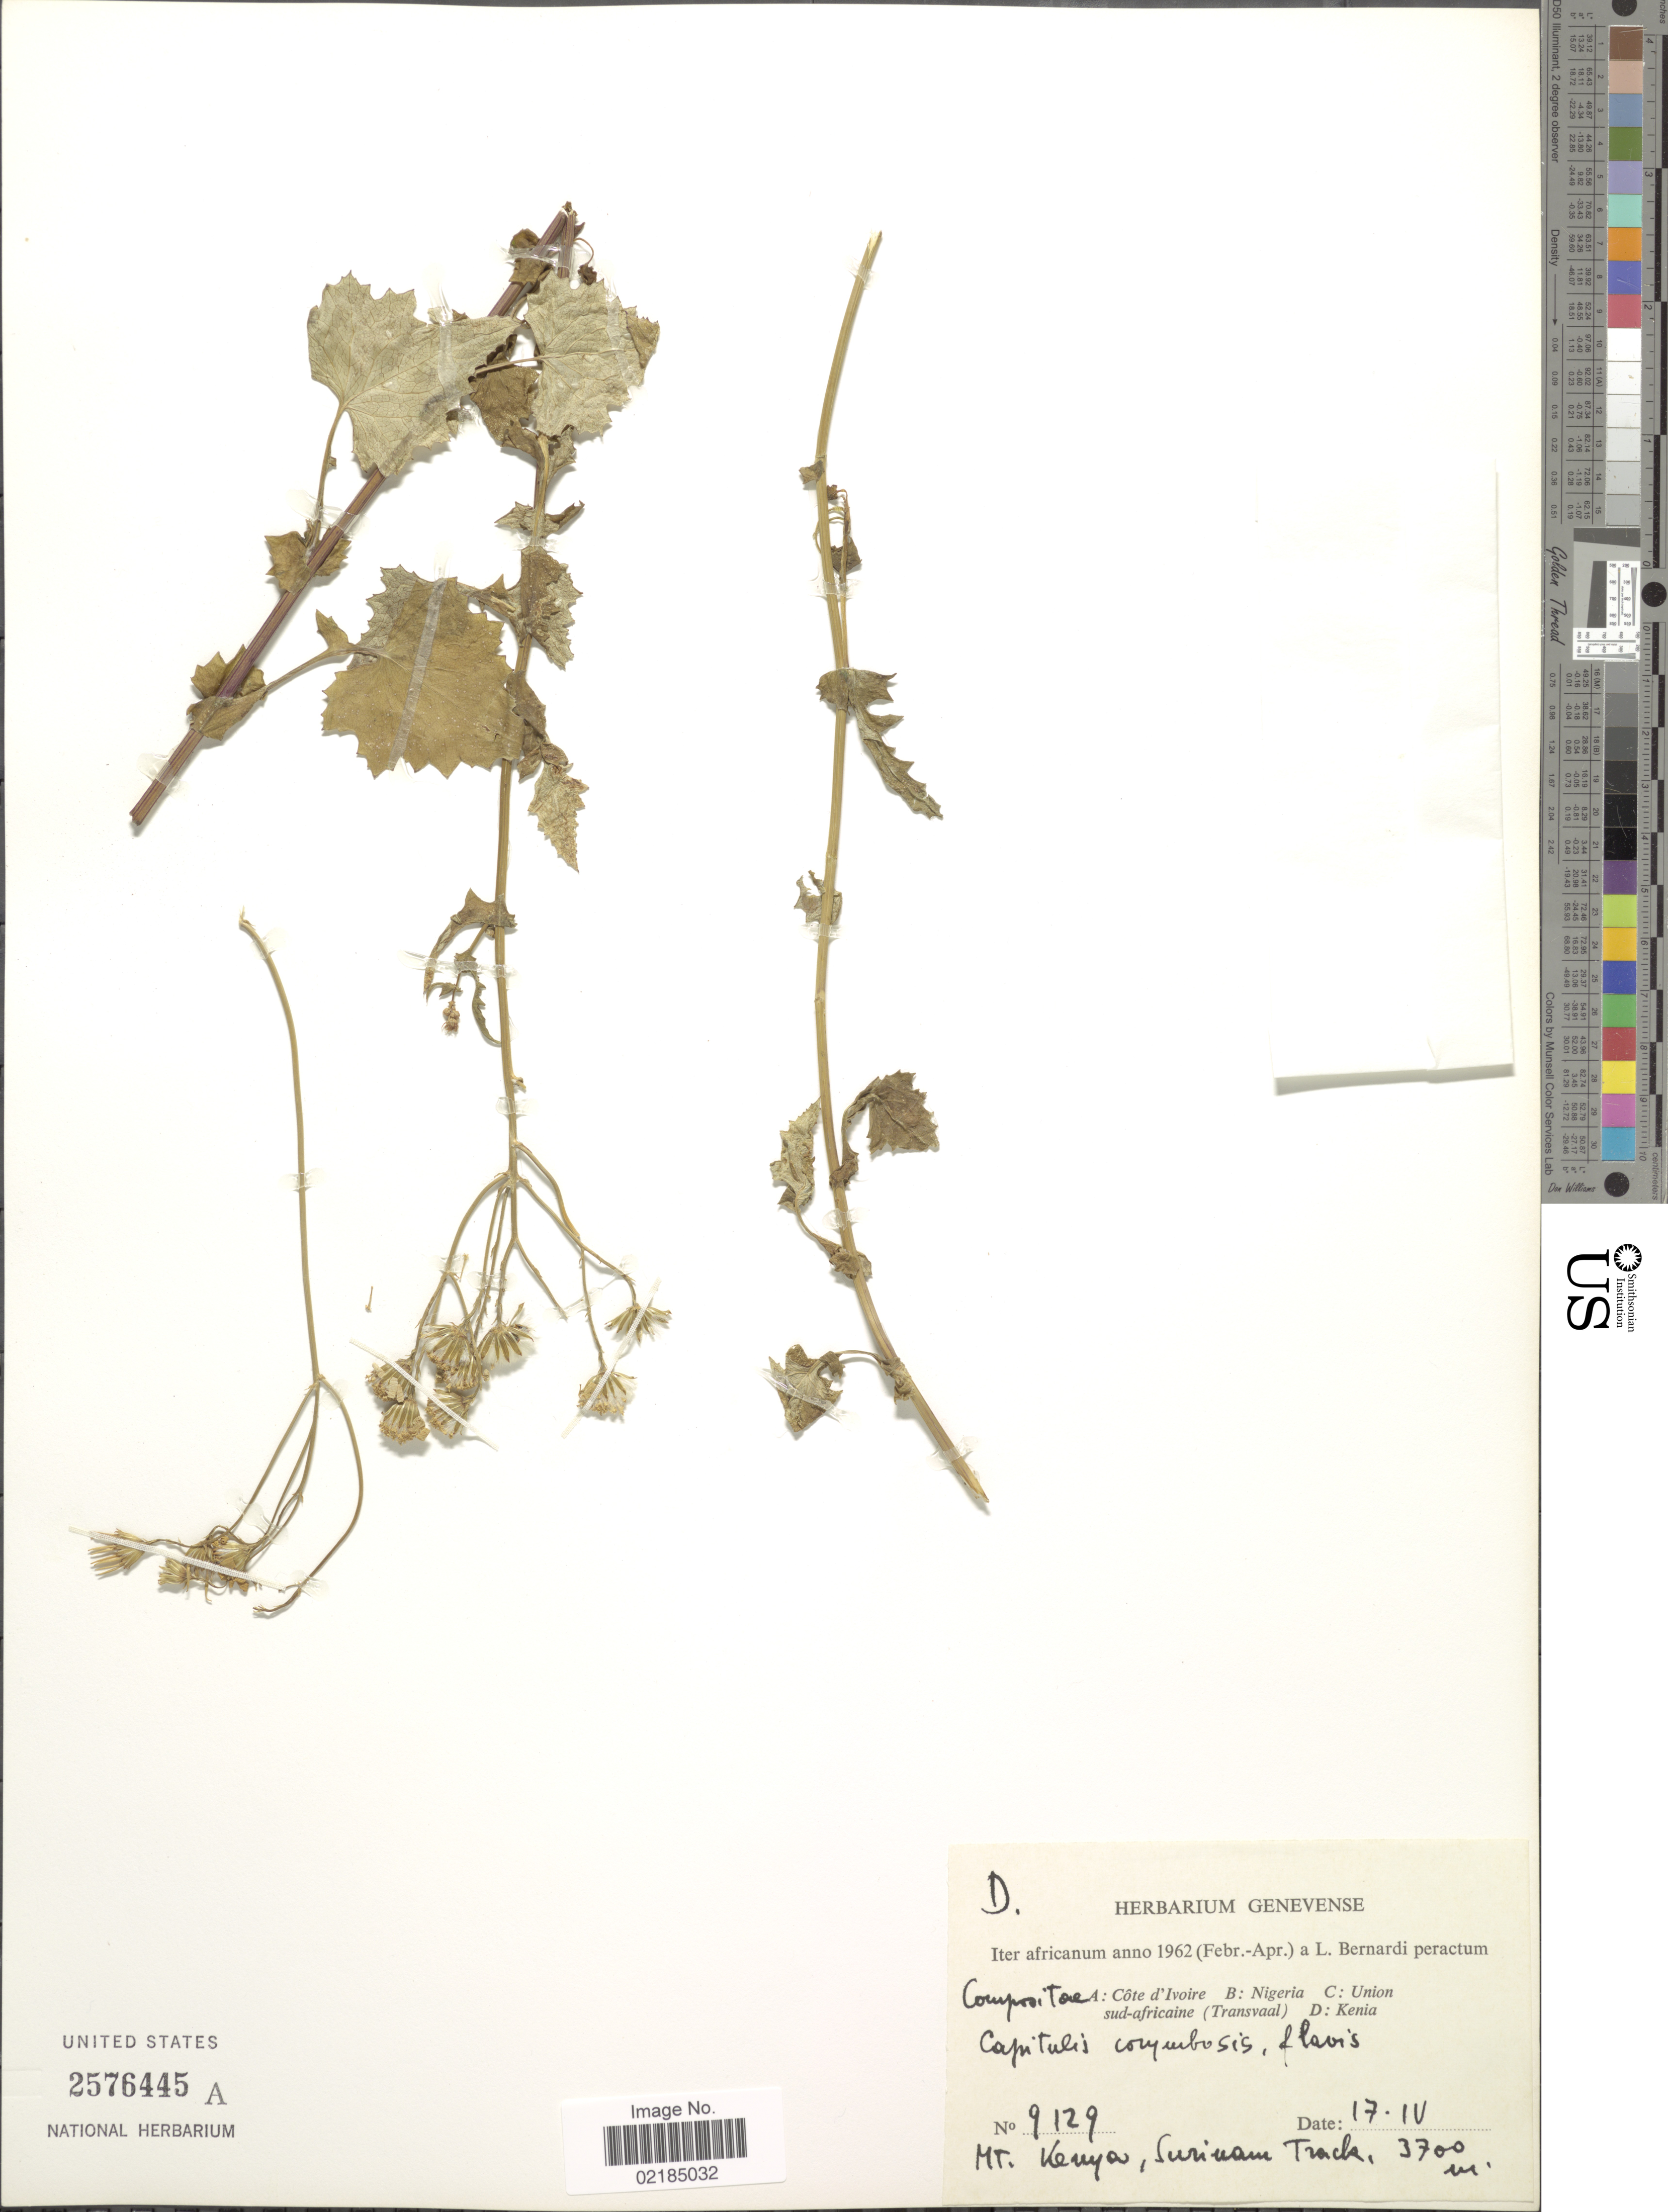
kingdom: Plantae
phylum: Tracheophyta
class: Magnoliopsida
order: Asterales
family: Asteraceae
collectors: L. Bernardi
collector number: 9129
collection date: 1962-04-17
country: Kenya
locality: Mt. Kenya, Surinam Track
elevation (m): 3700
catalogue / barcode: US 2576445A